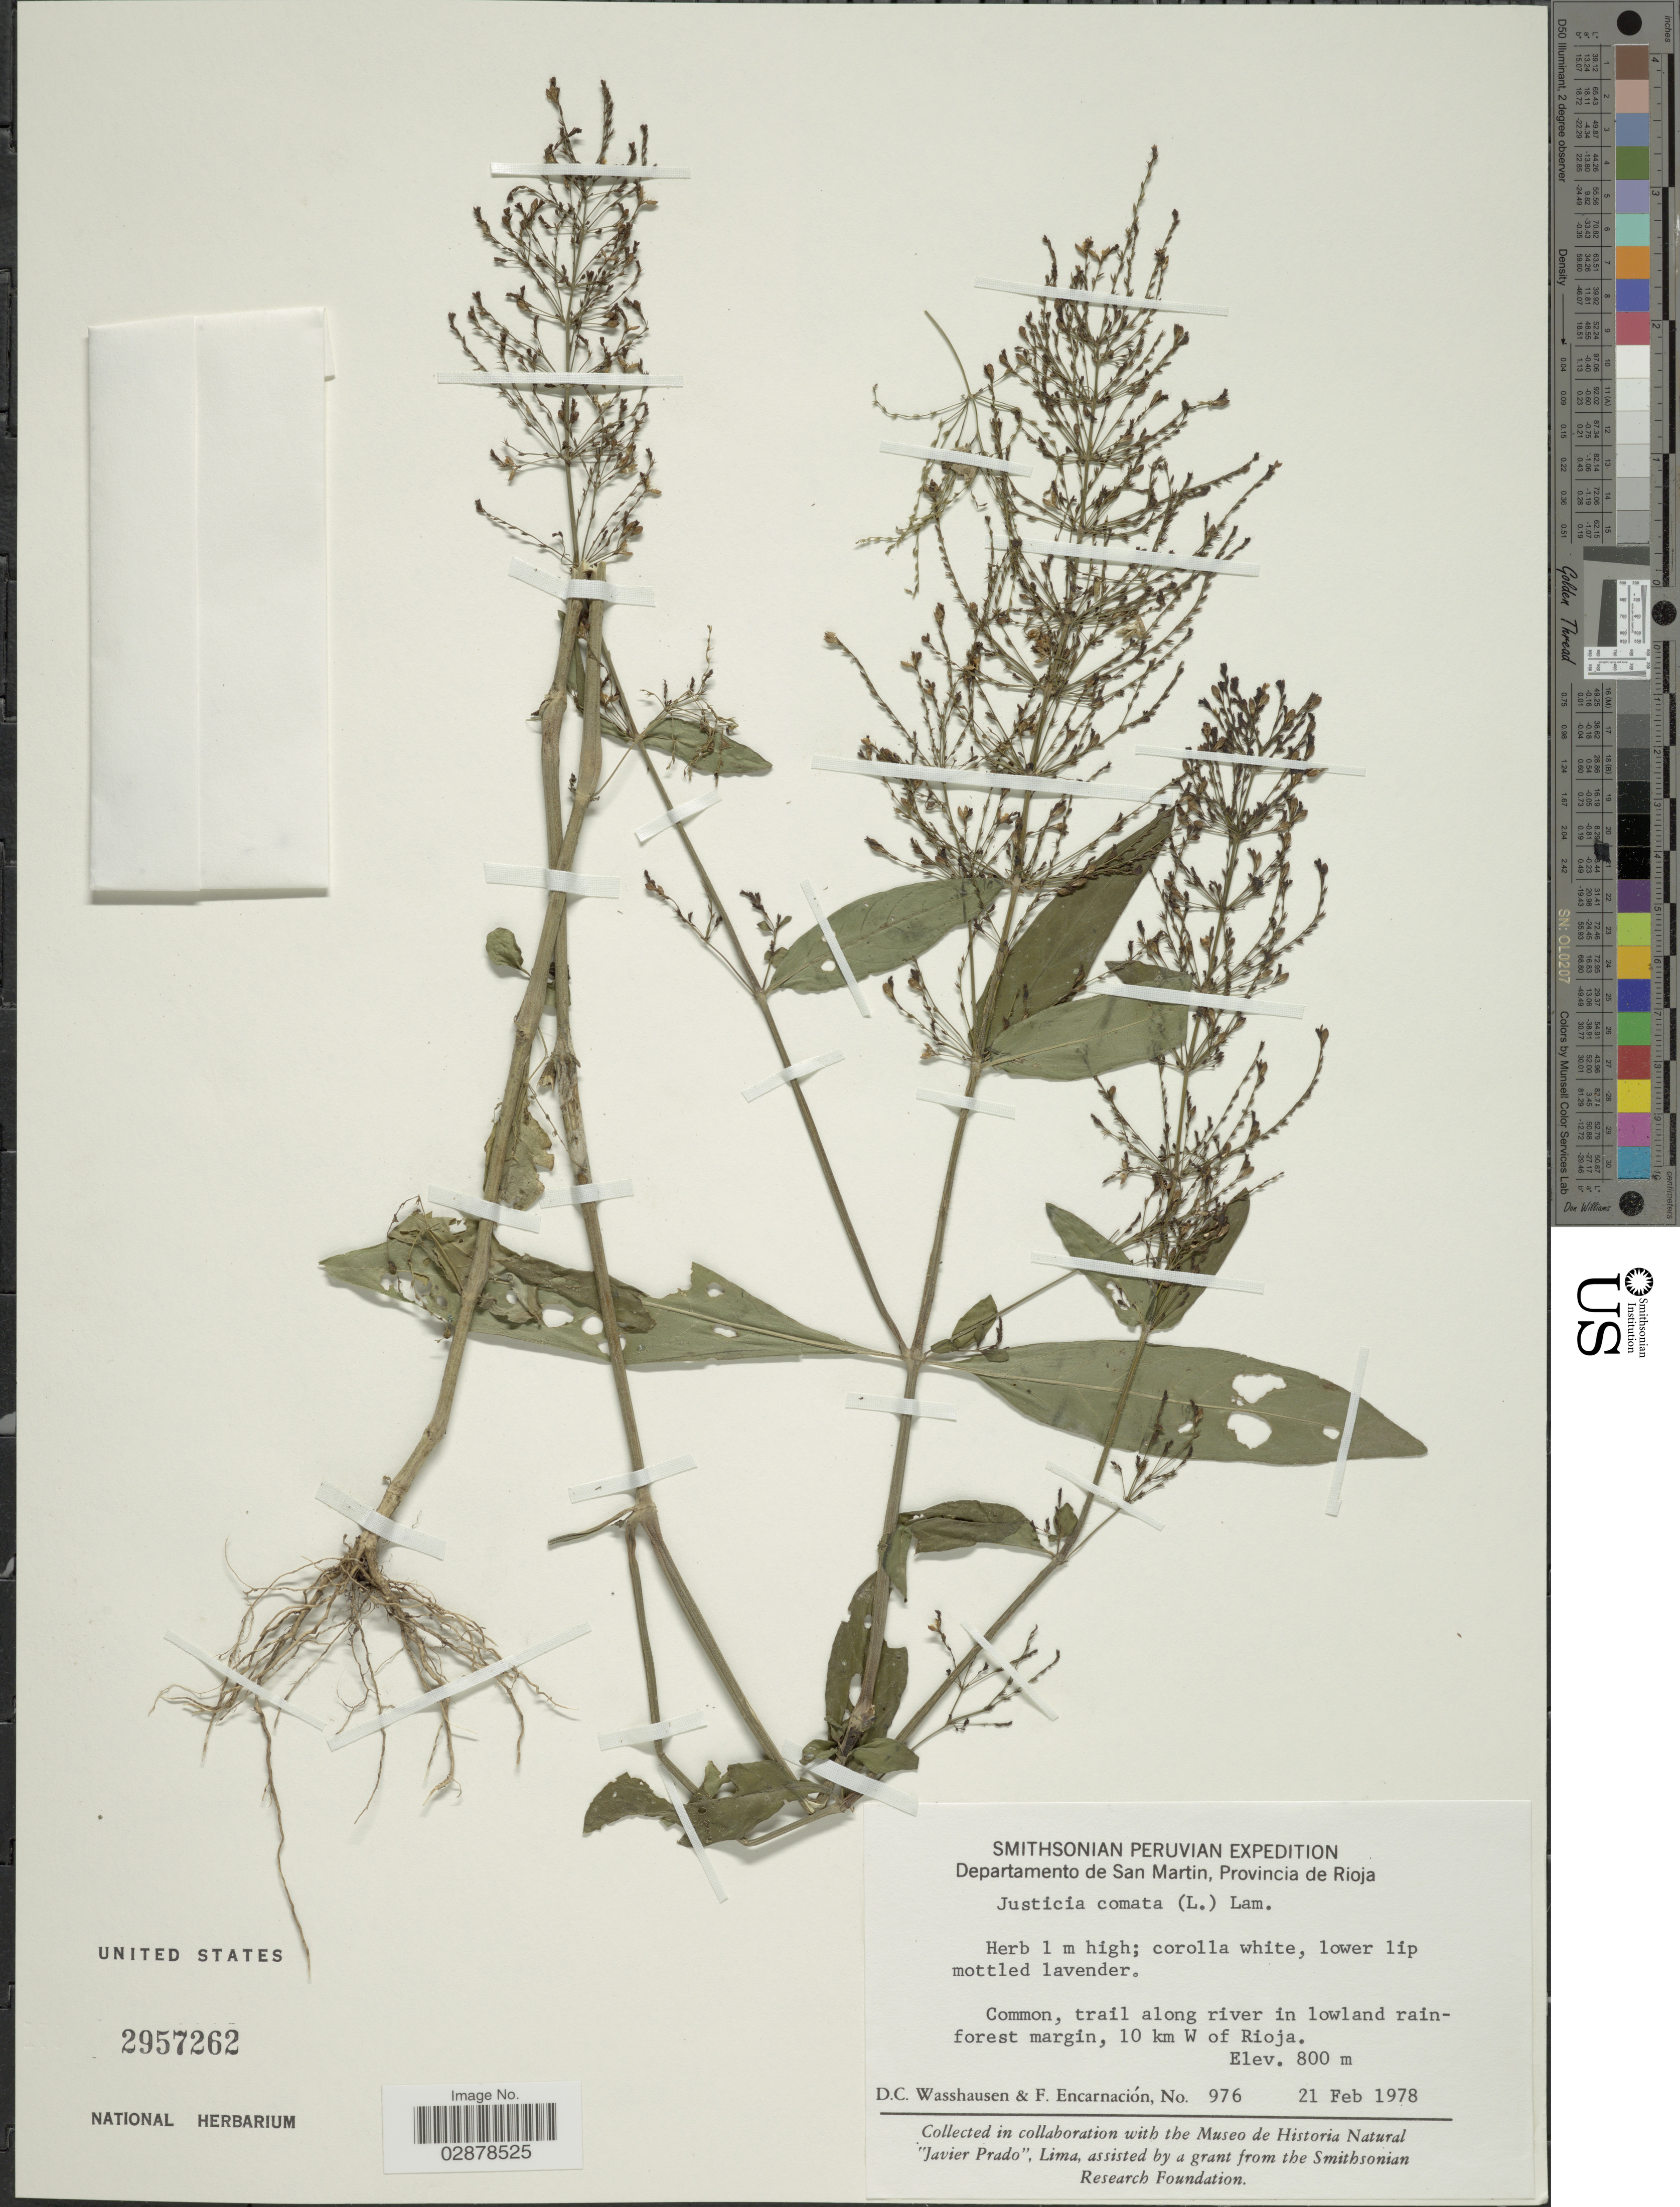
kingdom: Plantae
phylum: Tracheophyta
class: Magnoliopsida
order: Lamiales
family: Acanthaceae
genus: Justicia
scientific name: Justicia comata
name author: (L.) Lam.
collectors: D. C. Wasshausen & F. Encarnación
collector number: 976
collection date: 1978-02-21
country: Peru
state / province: San Martín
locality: Departamento de San Martin, Provincia de Rioja. Common, trail along river in lowland raindforest margin, 10 km W of Rioja.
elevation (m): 800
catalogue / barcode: US 2957262